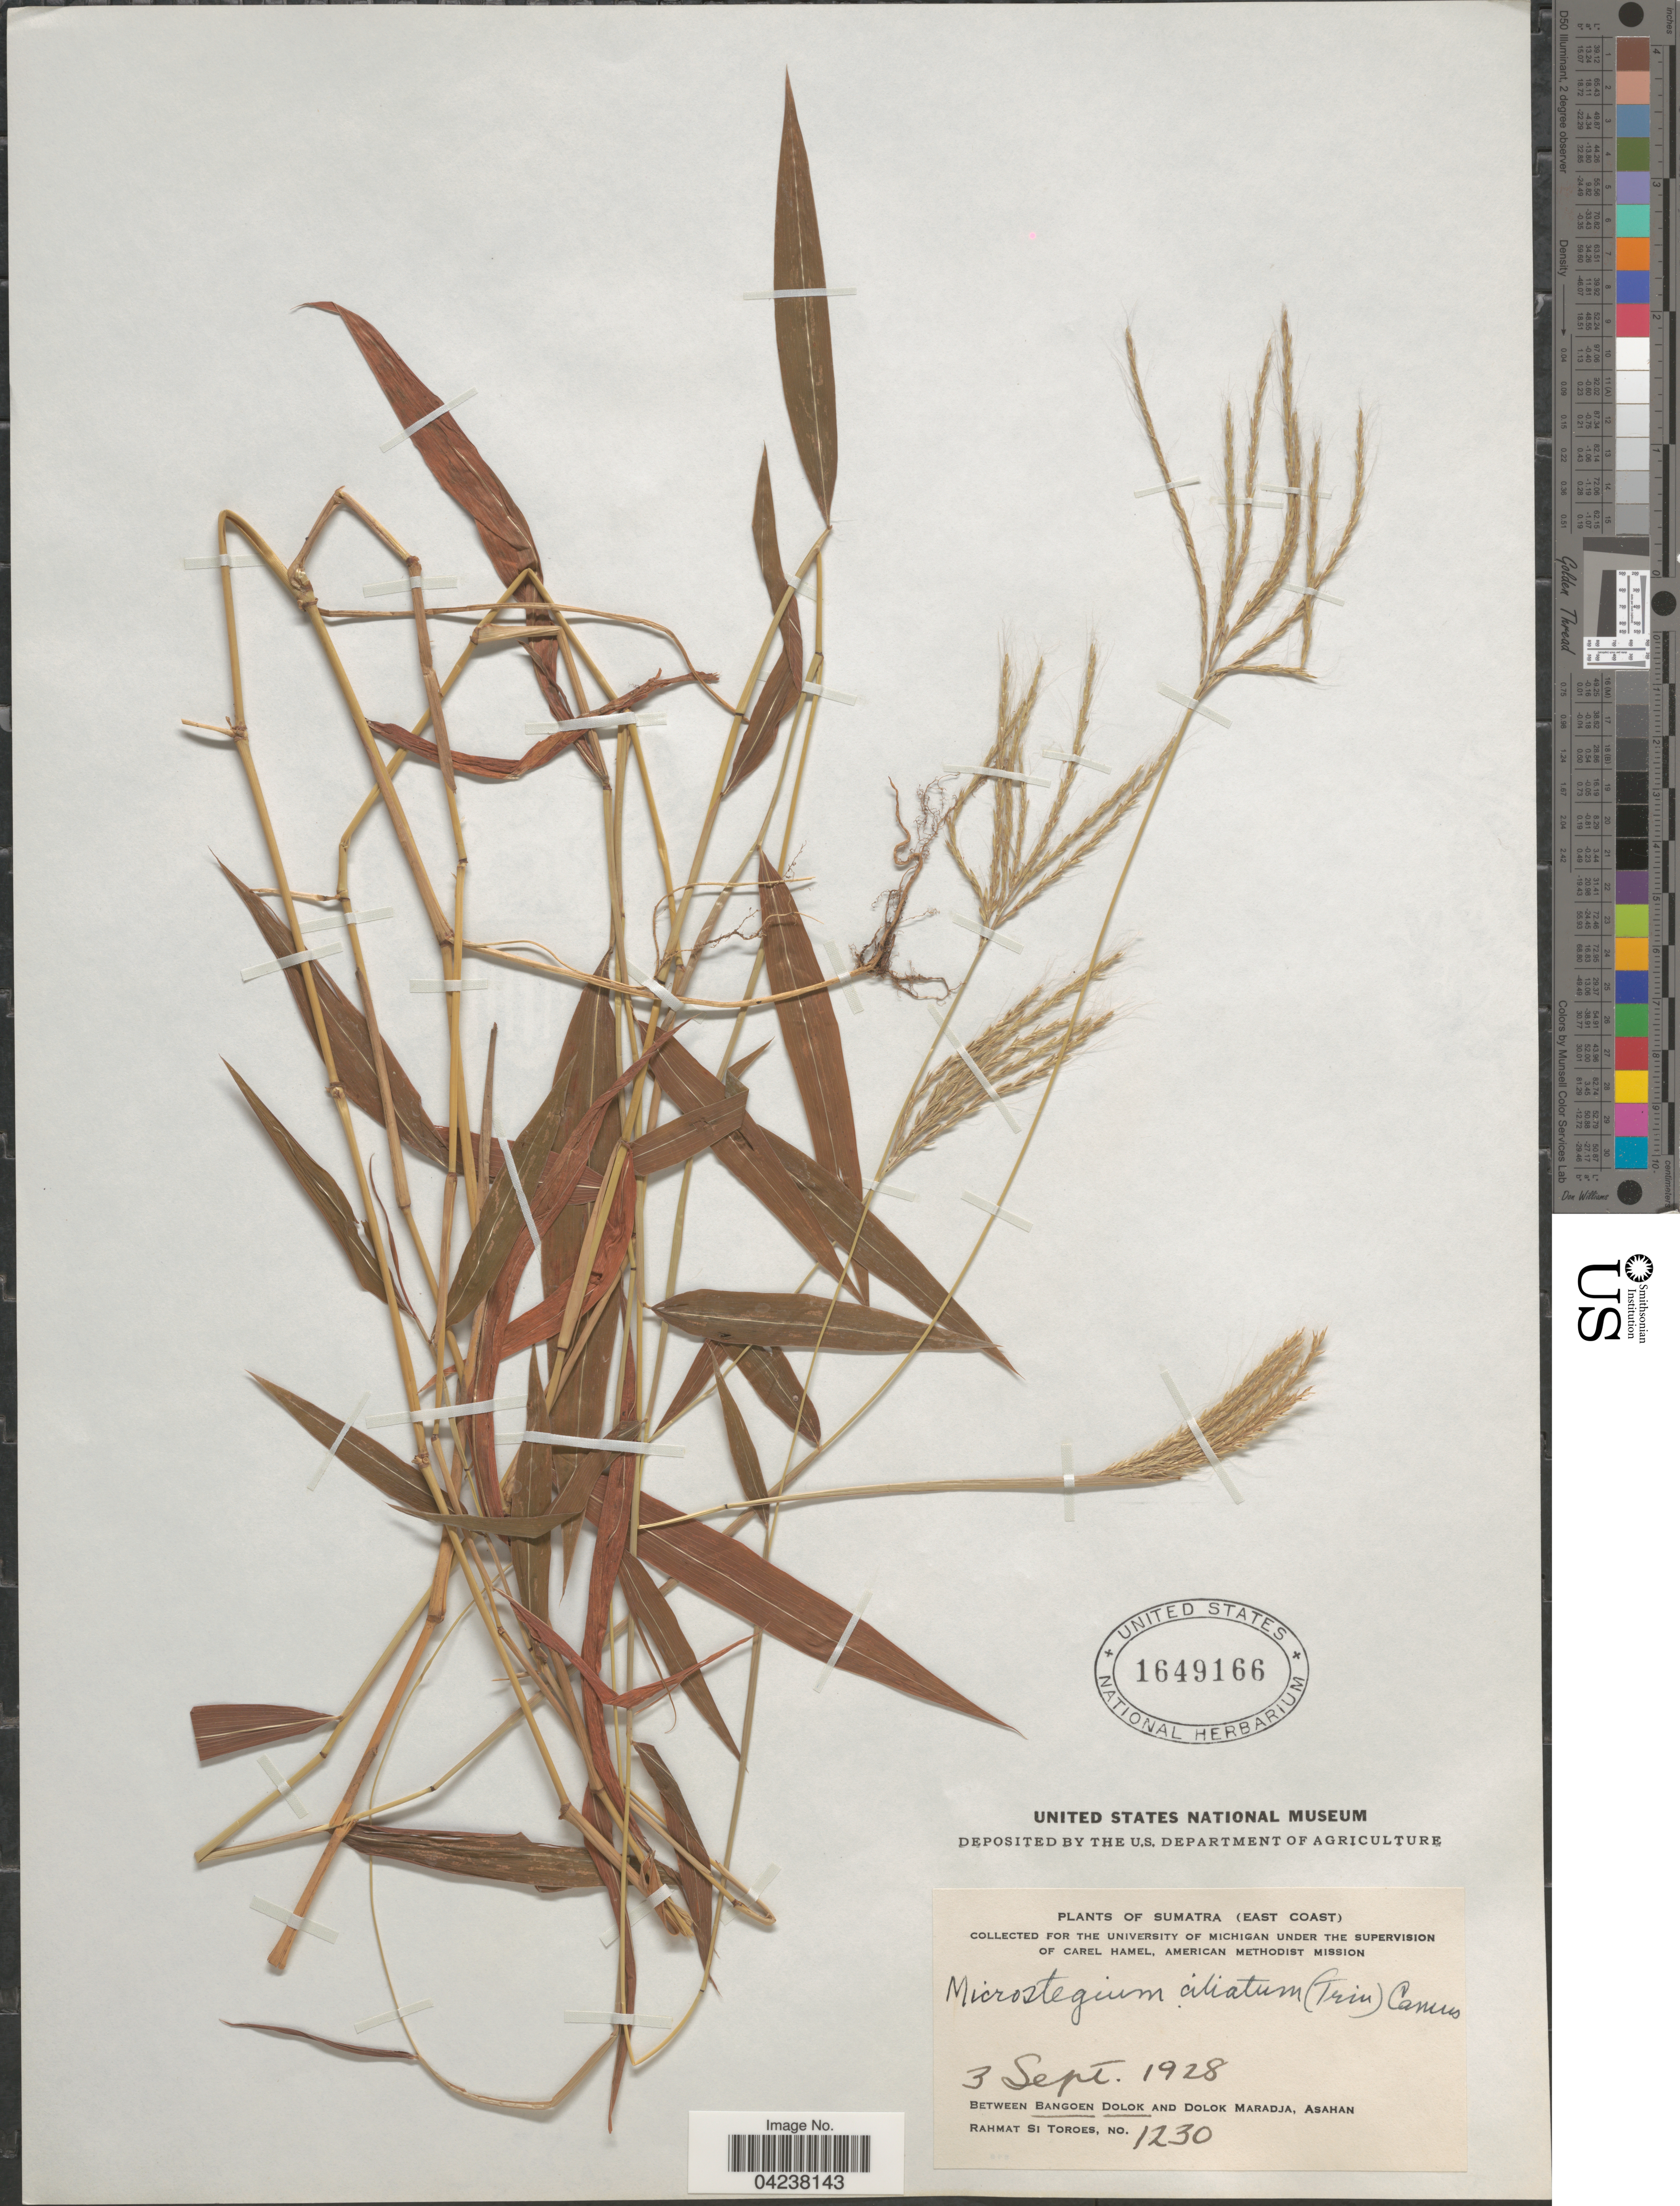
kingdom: Plantae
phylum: Tracheophyta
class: Liliopsida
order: Poales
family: Poaceae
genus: Microstegium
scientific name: Microstegium ciliatum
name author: (Trin.) A. Camus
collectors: Rahmat Si Boeea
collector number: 1230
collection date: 1928-09-03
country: Indonesia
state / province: Sumatra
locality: (East Coast). Between Bangoen Dolok and Dolok Maradja, Asahan.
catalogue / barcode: US 1649166